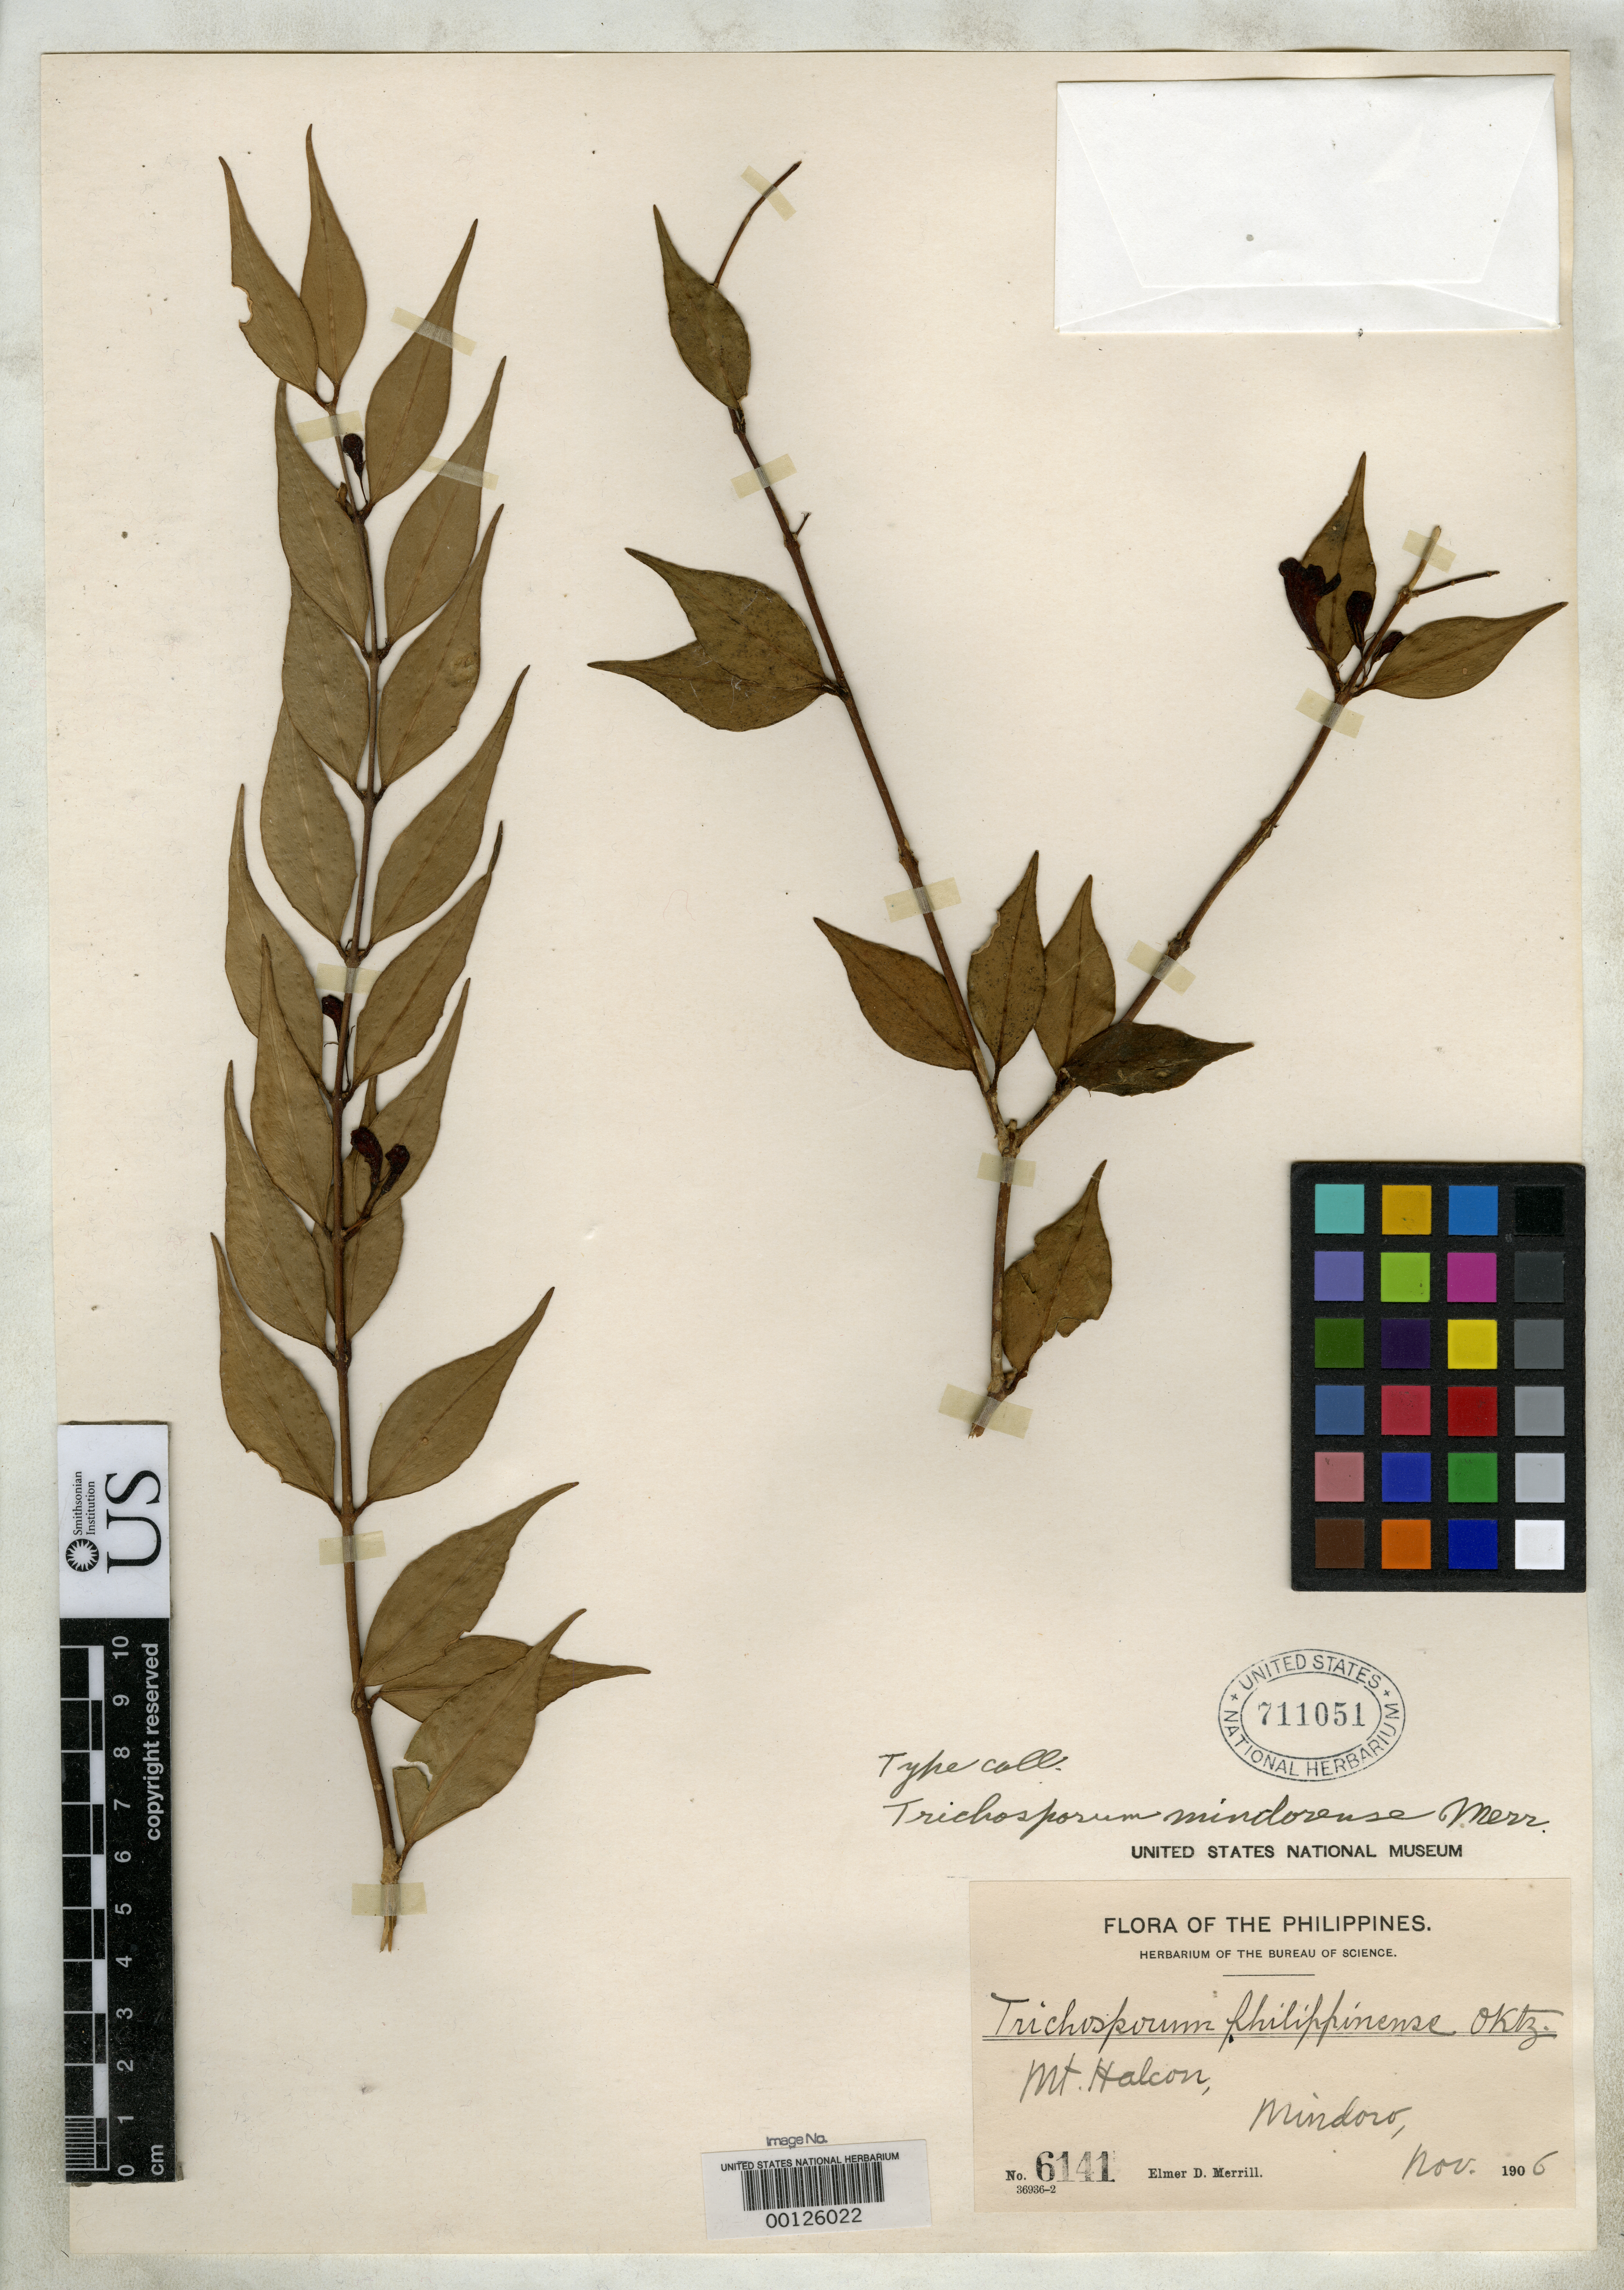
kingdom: Plantae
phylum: Tracheophyta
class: Magnoliopsida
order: Lamiales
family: Gesneriaceae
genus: Trichosporum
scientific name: Trichosporum mindorense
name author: Merr.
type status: Isotype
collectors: E. D. Merrill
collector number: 6141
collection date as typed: Nov 1906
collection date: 1906-11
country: Philippines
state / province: Mimaropa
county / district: Mindoro Oriental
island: Mindoro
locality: Mt. Halcon, Mindoro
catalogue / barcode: US 711051